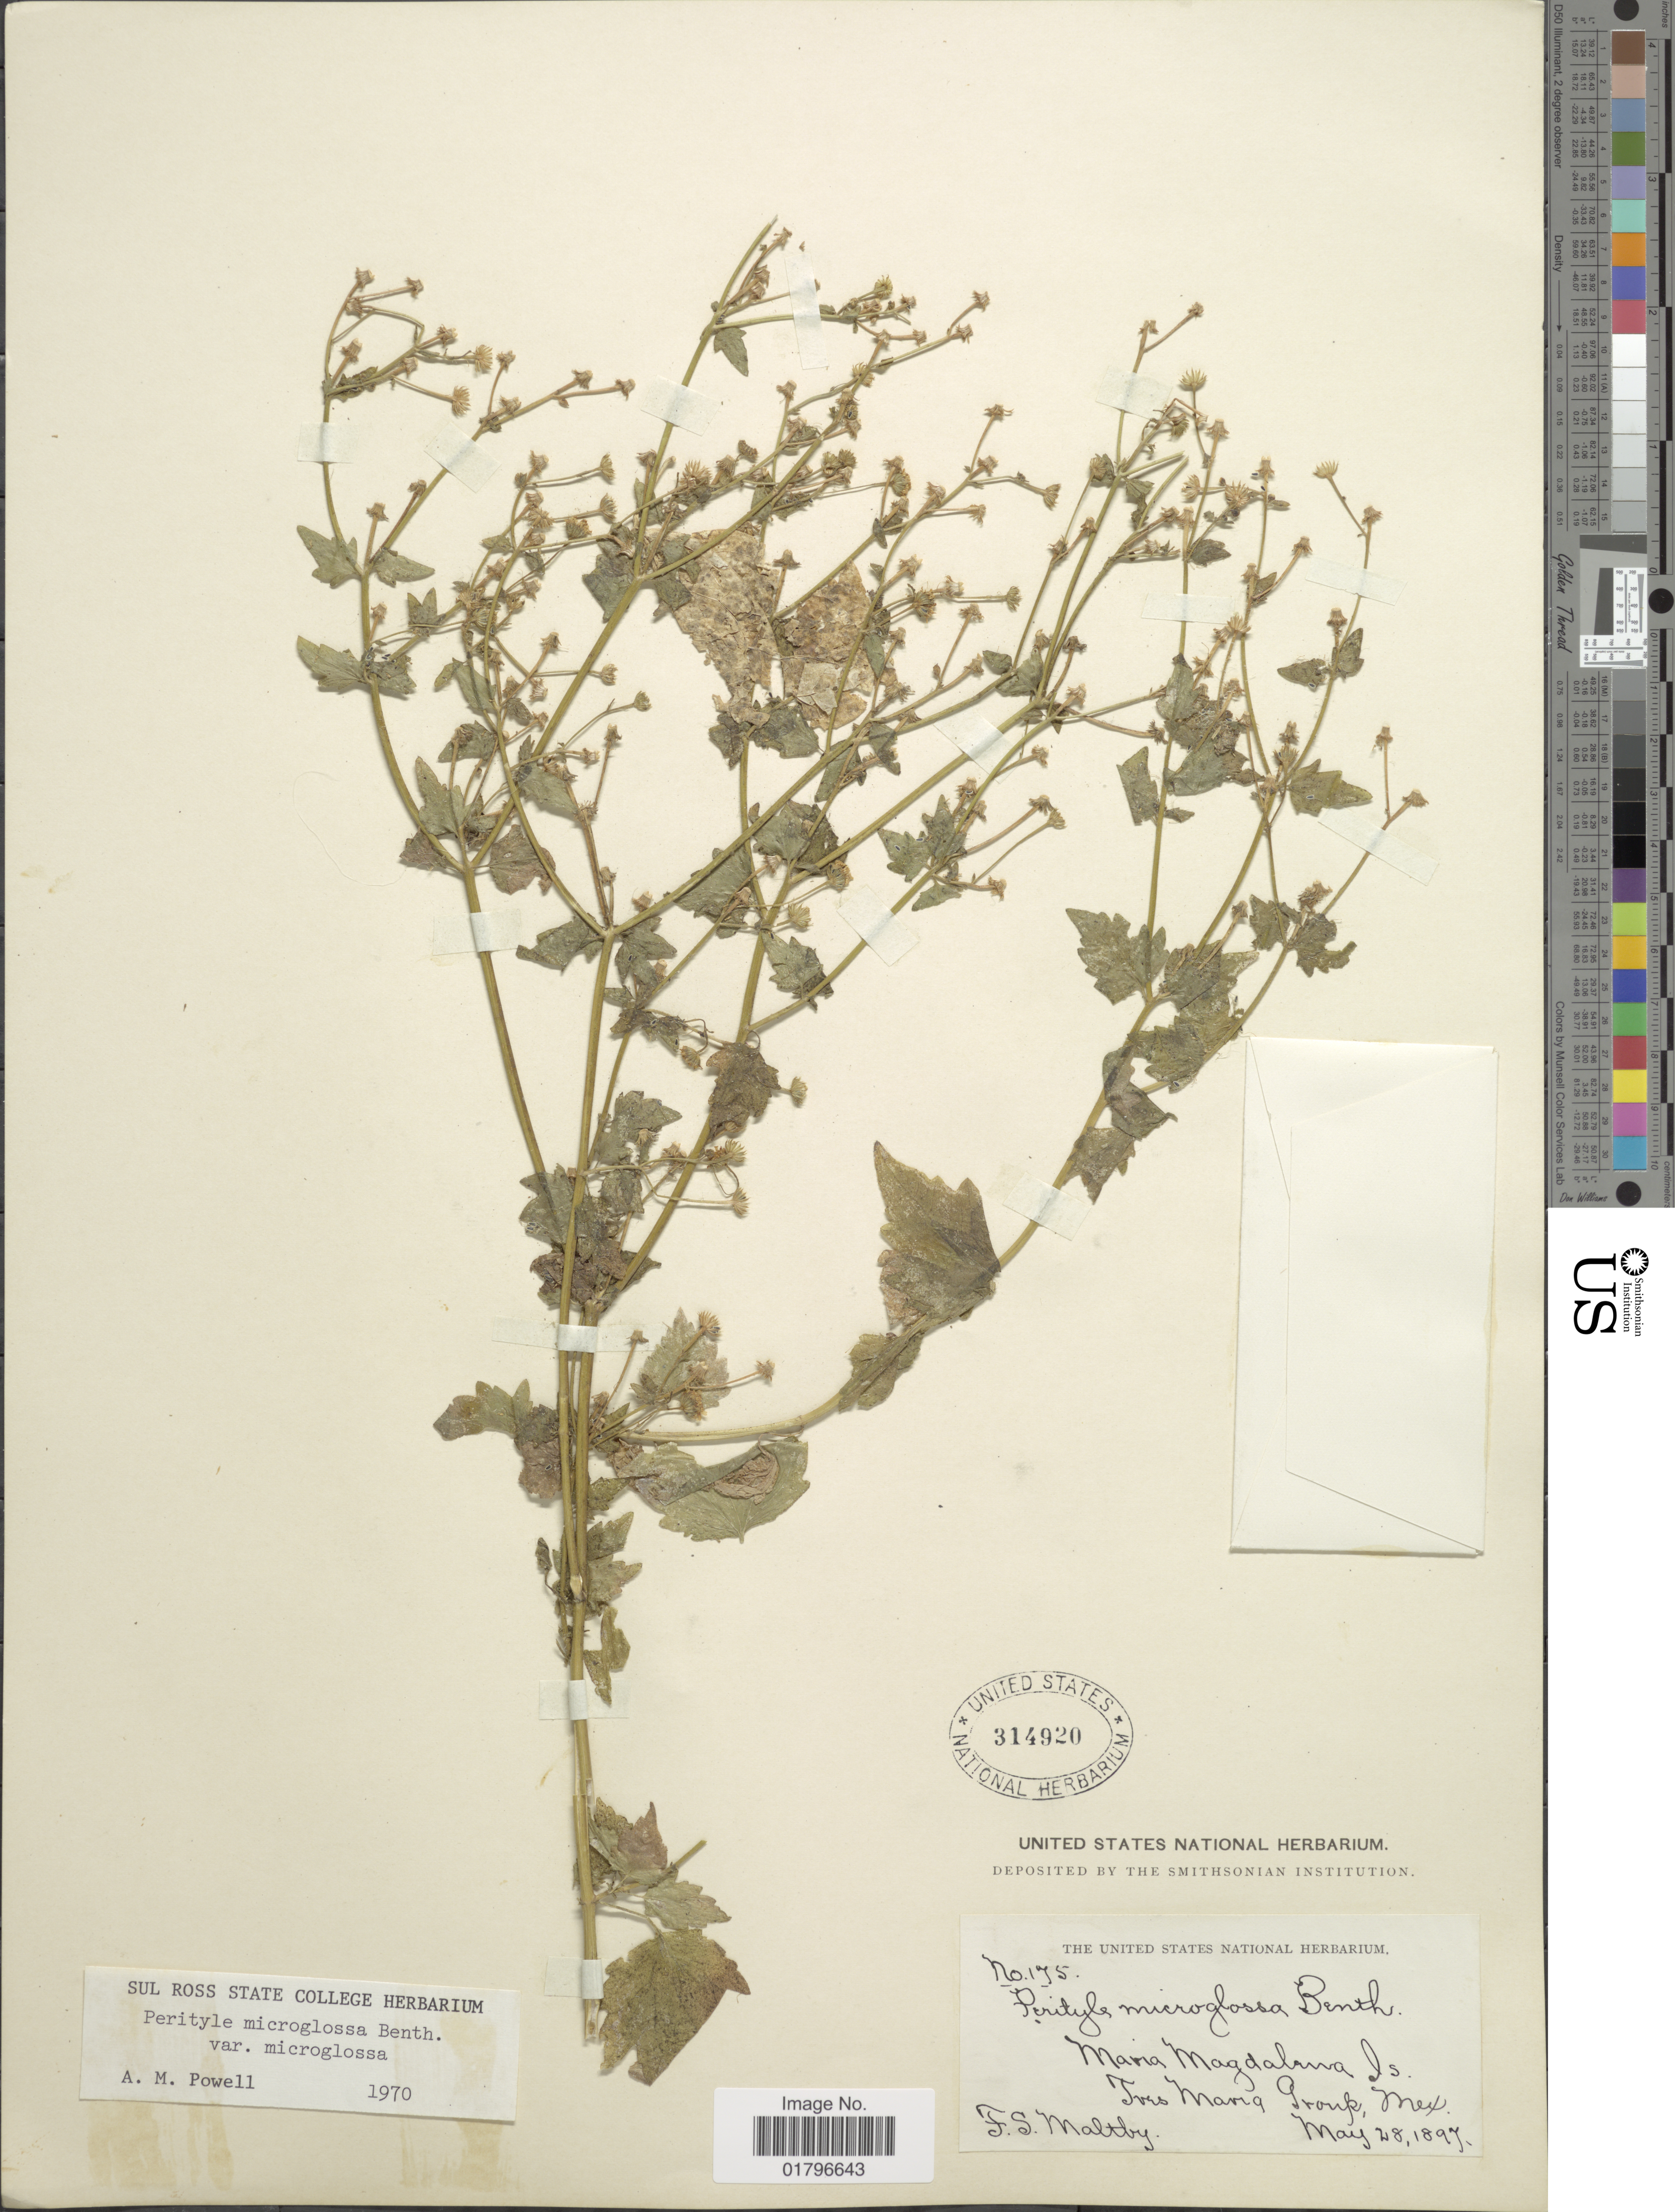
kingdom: Plantae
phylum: Tracheophyta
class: Magnoliopsida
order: Asterales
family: Asteraceae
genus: Perityle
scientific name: Perityle microglossa var. microglossa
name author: Benth.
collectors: F. S. Maltby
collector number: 175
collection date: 1897-05-28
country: Mexico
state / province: Nayarit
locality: Maria Magdalena Is. Tres Maria Group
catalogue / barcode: US 314920